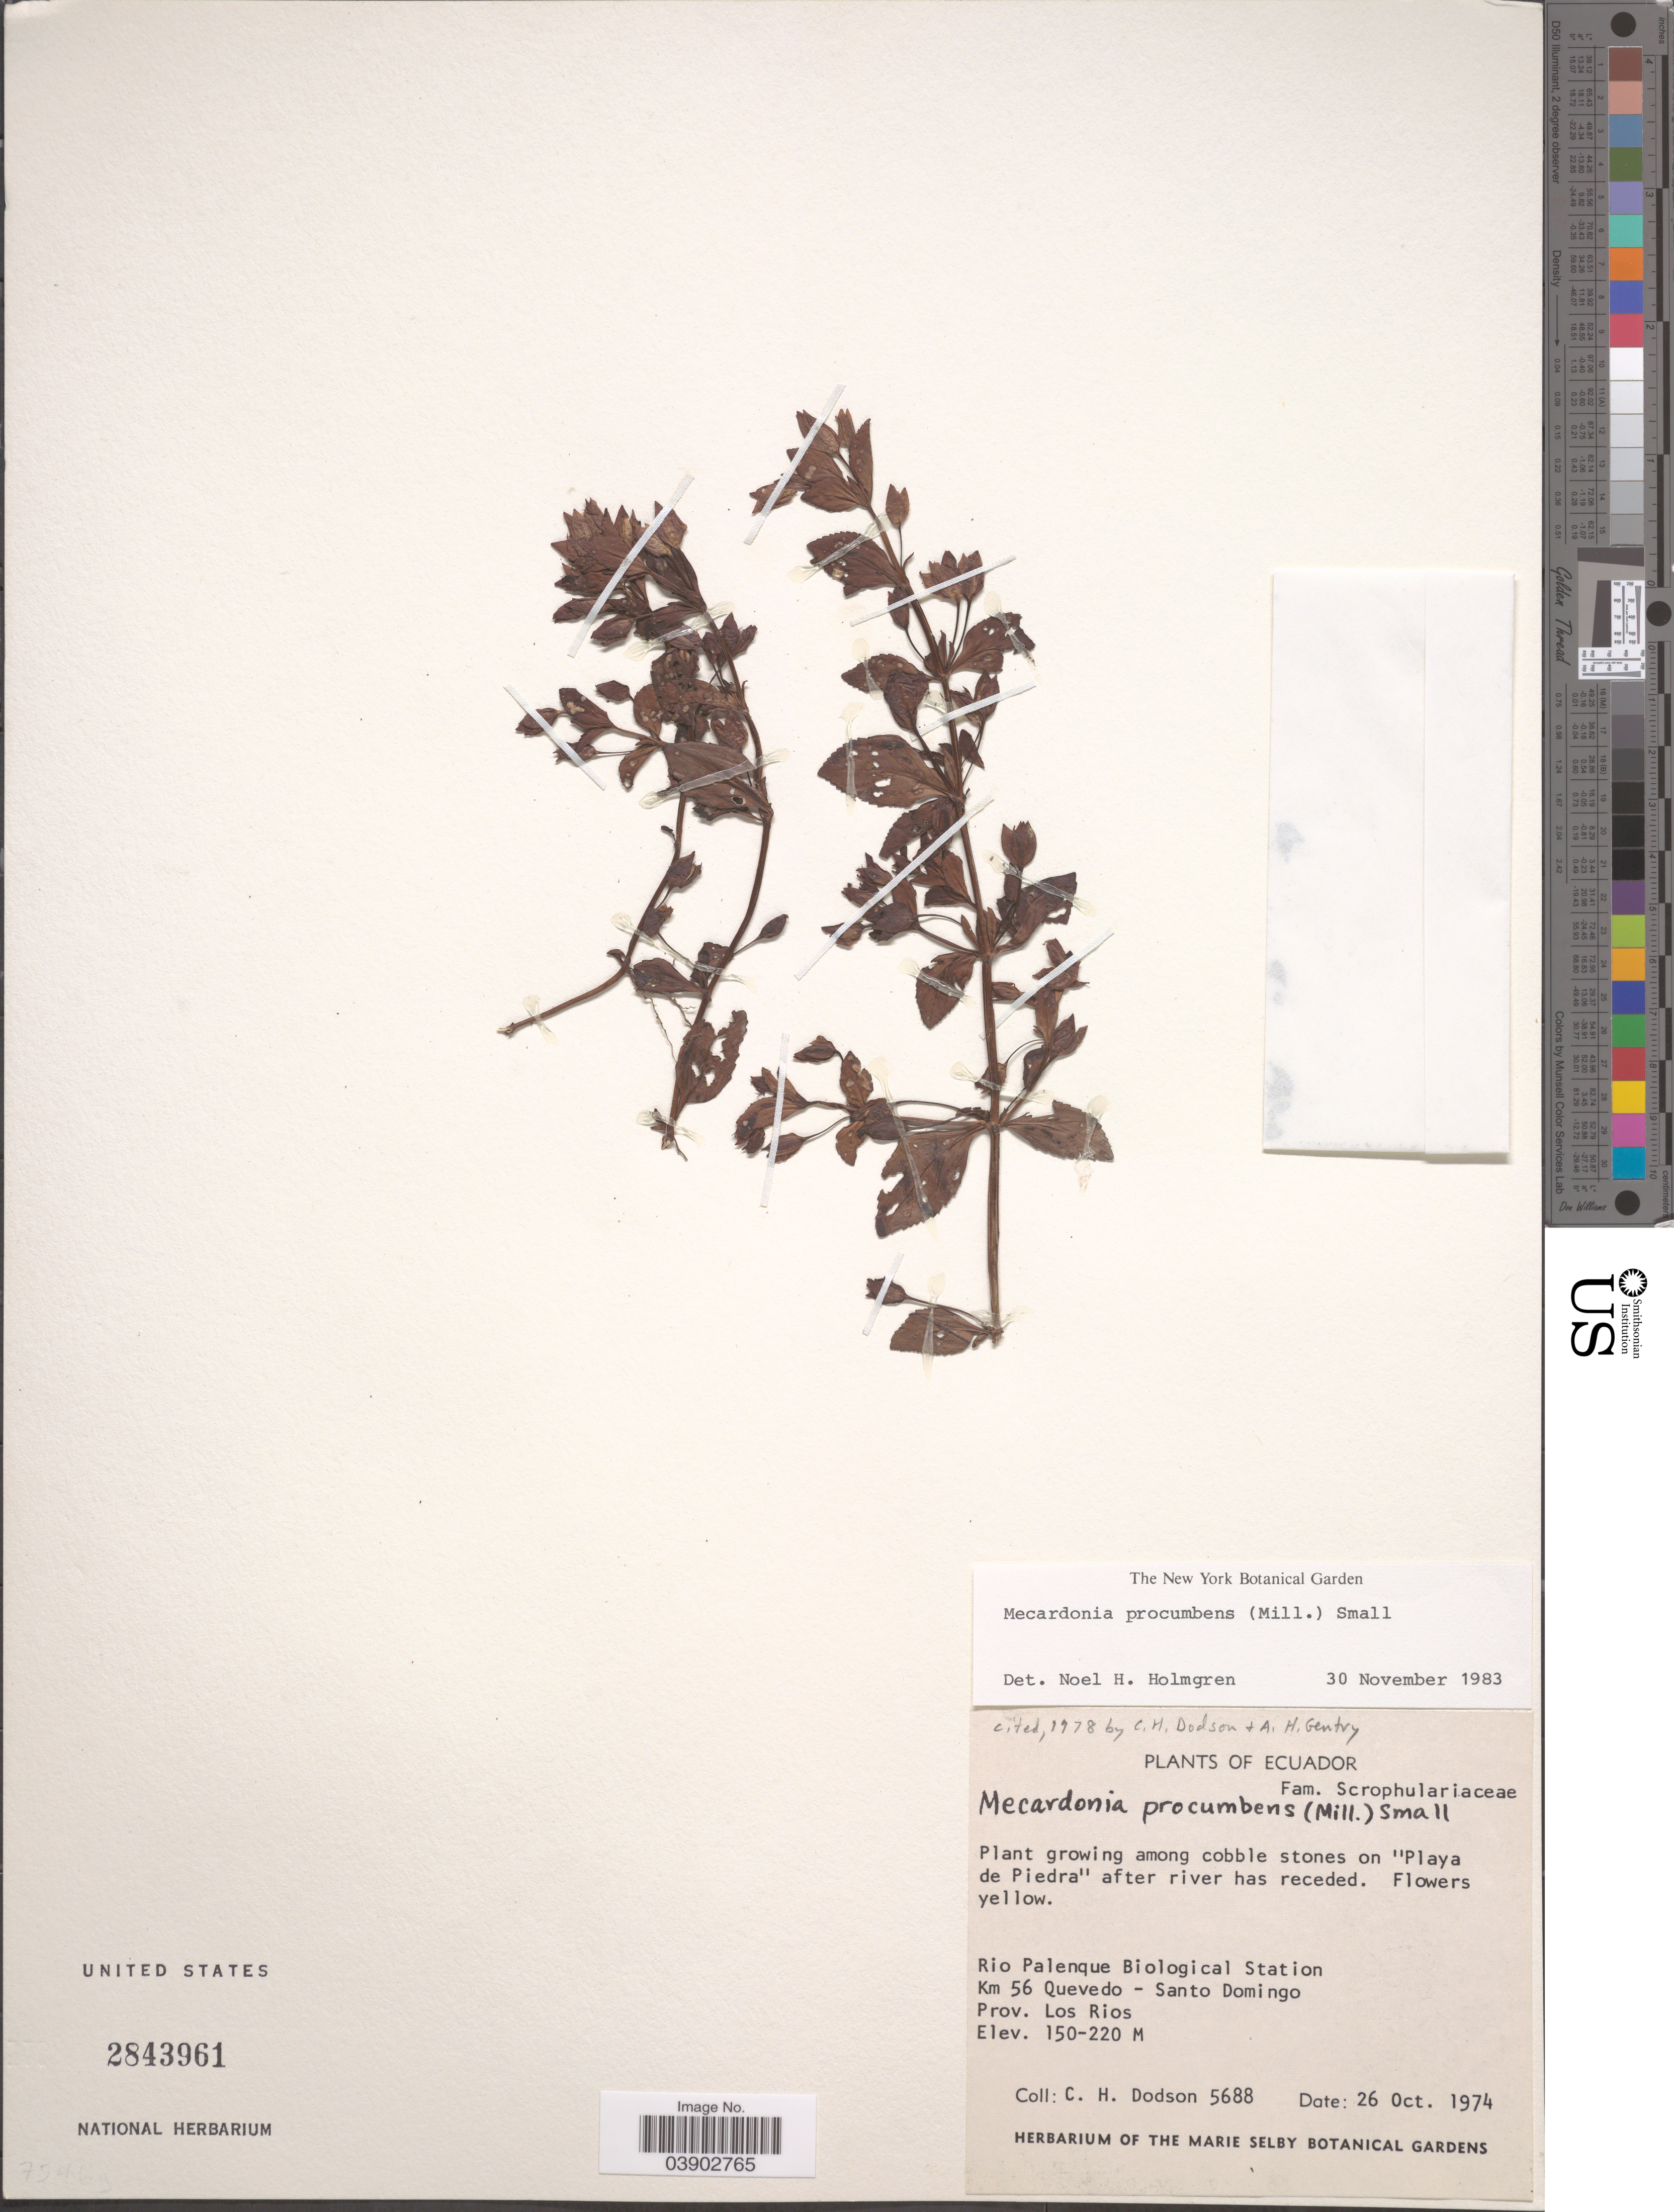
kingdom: Plantae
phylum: Tracheophyta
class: Magnoliopsida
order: Lamiales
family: Plantaginaceae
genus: Mecardonia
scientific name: Mecardonia procumbens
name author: (Mill.) Small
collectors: C. H. Dodson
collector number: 5688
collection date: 1974-10-26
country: Ecuador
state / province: Los Ríos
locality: Rio Palenque Biological Station. Km 56 Quevedo - Santo Domingo.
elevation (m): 150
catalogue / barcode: US 2843961